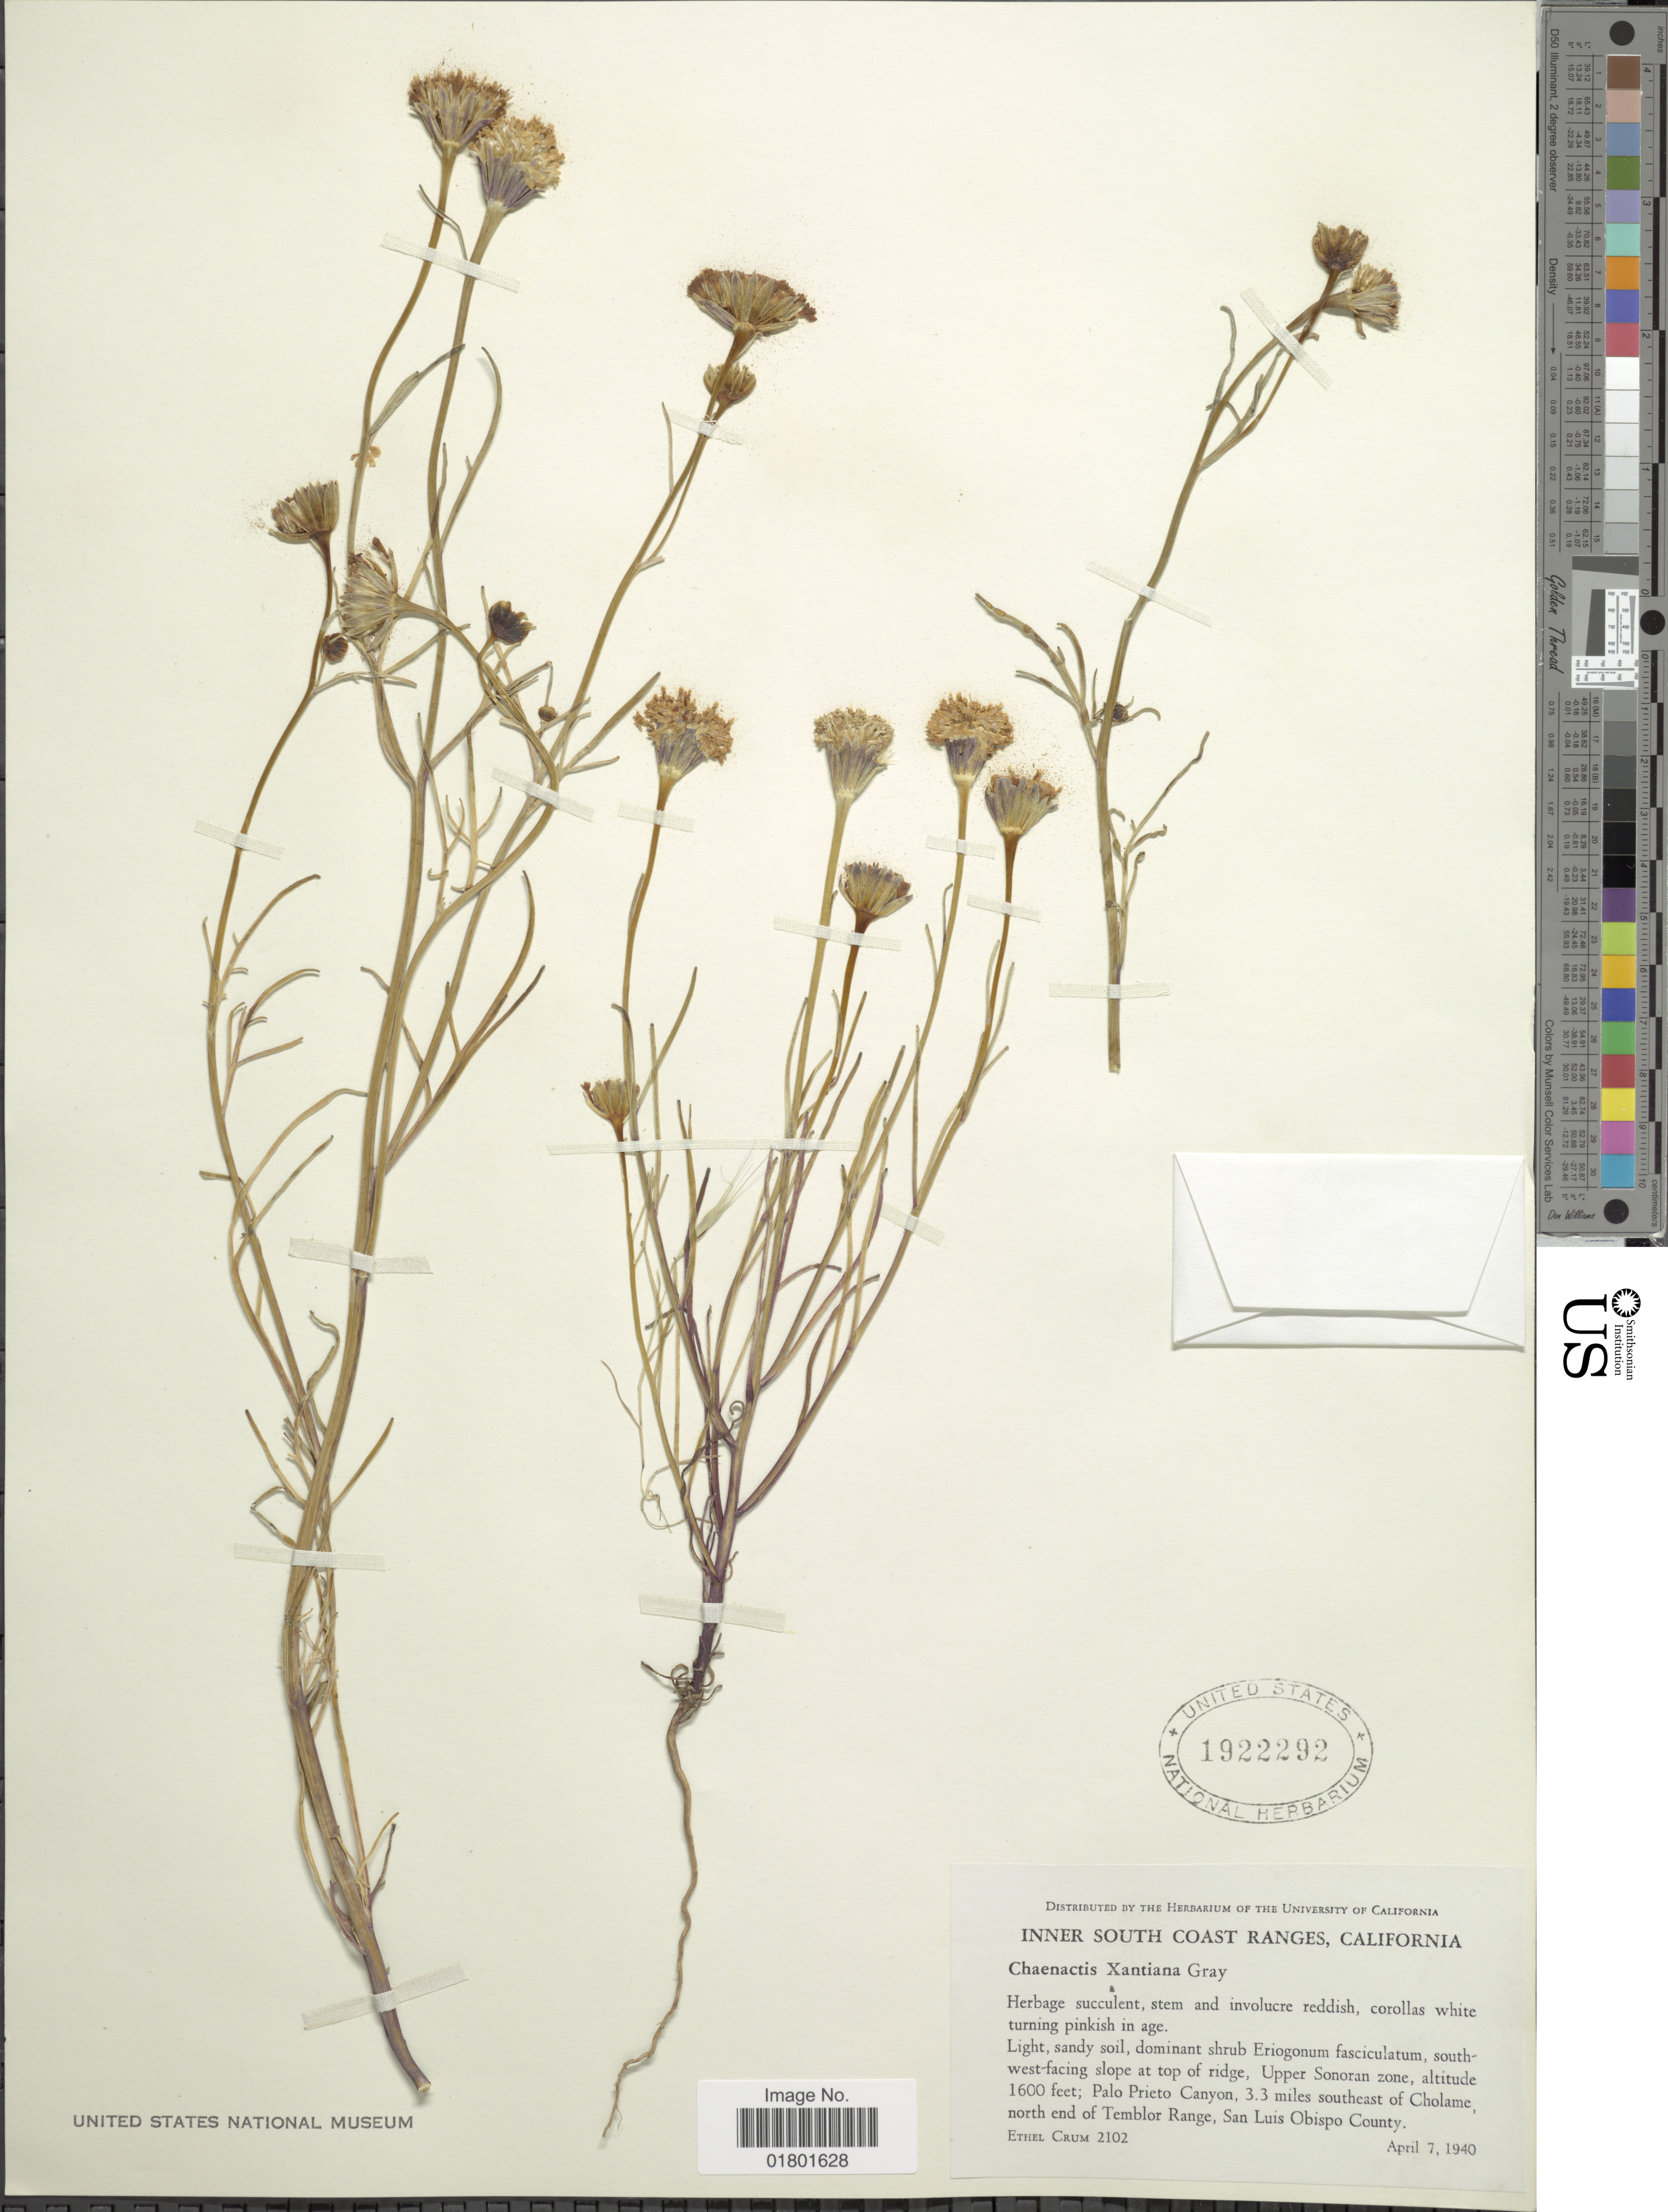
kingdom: Plantae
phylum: Tracheophyta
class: Magnoliopsida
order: Asterales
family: Asteraceae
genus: Chaenactis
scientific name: Chaenactis xantiana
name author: A. Gray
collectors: E. K. Crum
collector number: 2102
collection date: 1940-04-07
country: United States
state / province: California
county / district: San Luis Obispo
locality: Inner South Coast ranges, Upper Sonoran Zone, Palo Prieto Canyon, 3.3 miles southeast of Cholame, north end of Temblor Range, San Luis Obispo County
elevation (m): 488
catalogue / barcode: US 1922292